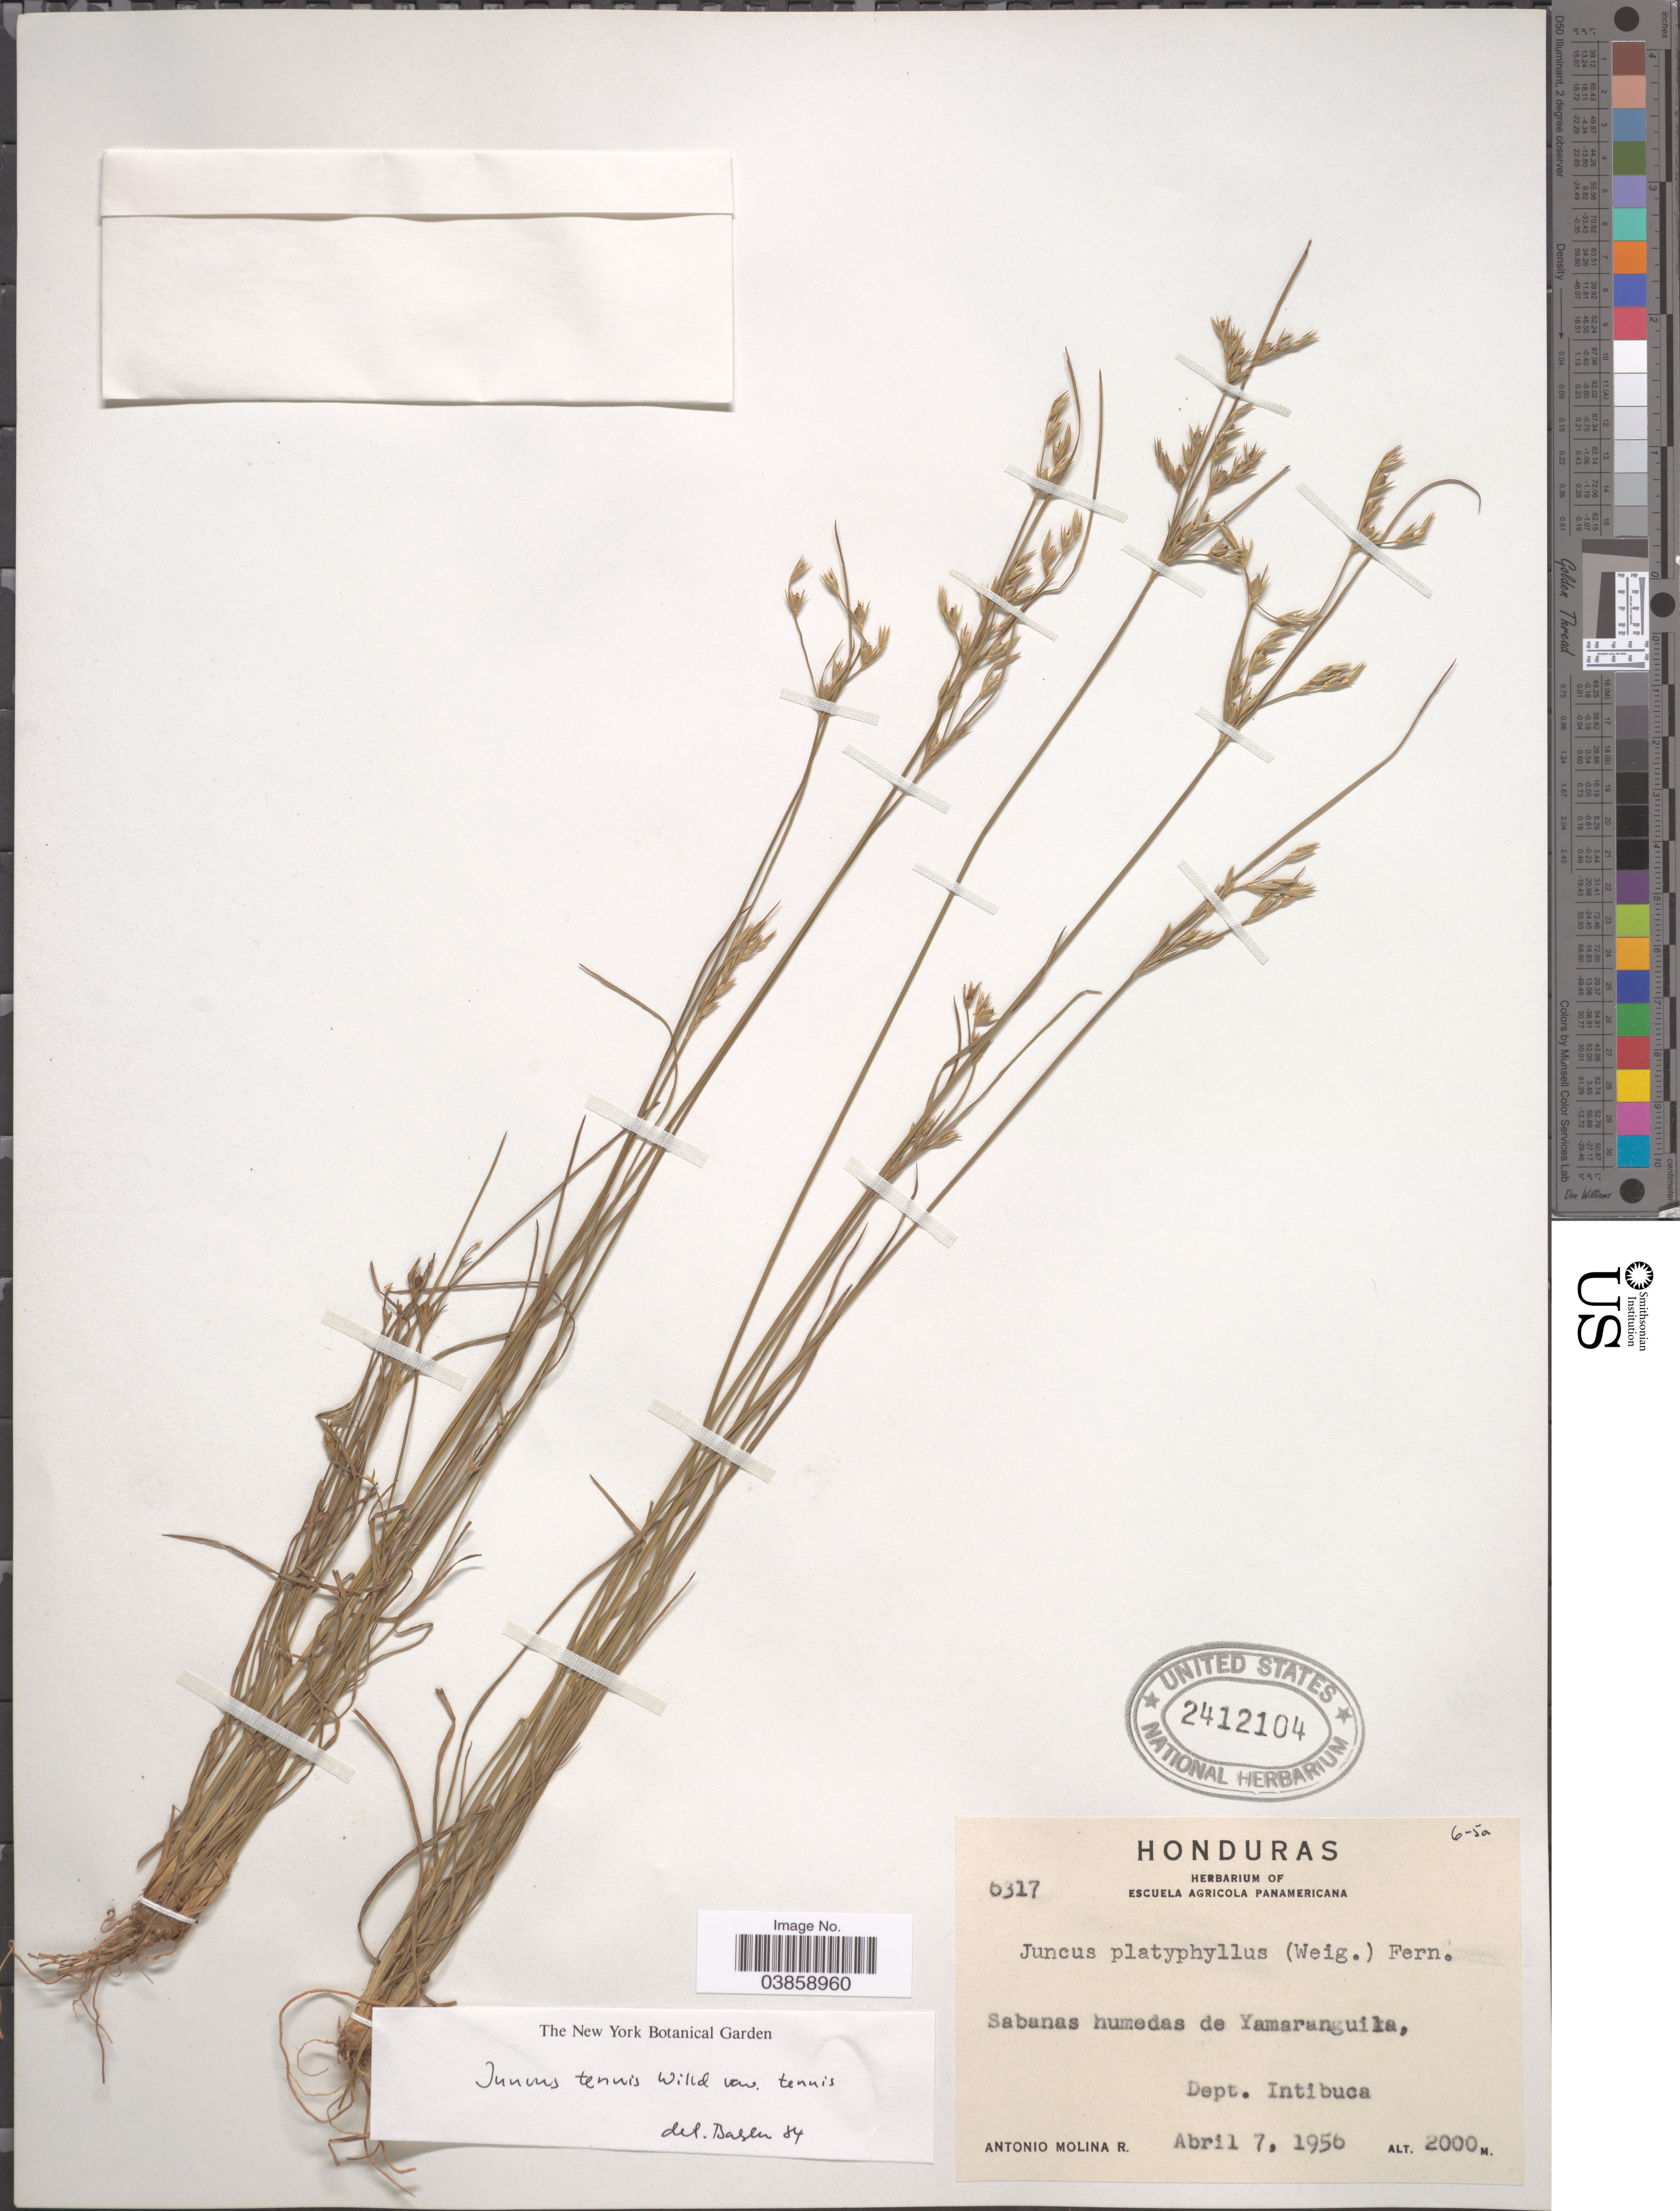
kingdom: Plantae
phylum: Tracheophyta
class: Liliopsida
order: Poales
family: Juncaceae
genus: Juncus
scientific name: Juncus tenuis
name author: Willd.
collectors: A. Molina R.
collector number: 6317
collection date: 1956-04-07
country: Honduras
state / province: Intibuca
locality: Sabanas humedas de Yamaranguila, Dept. Intibuca.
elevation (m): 2000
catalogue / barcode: US 2412104